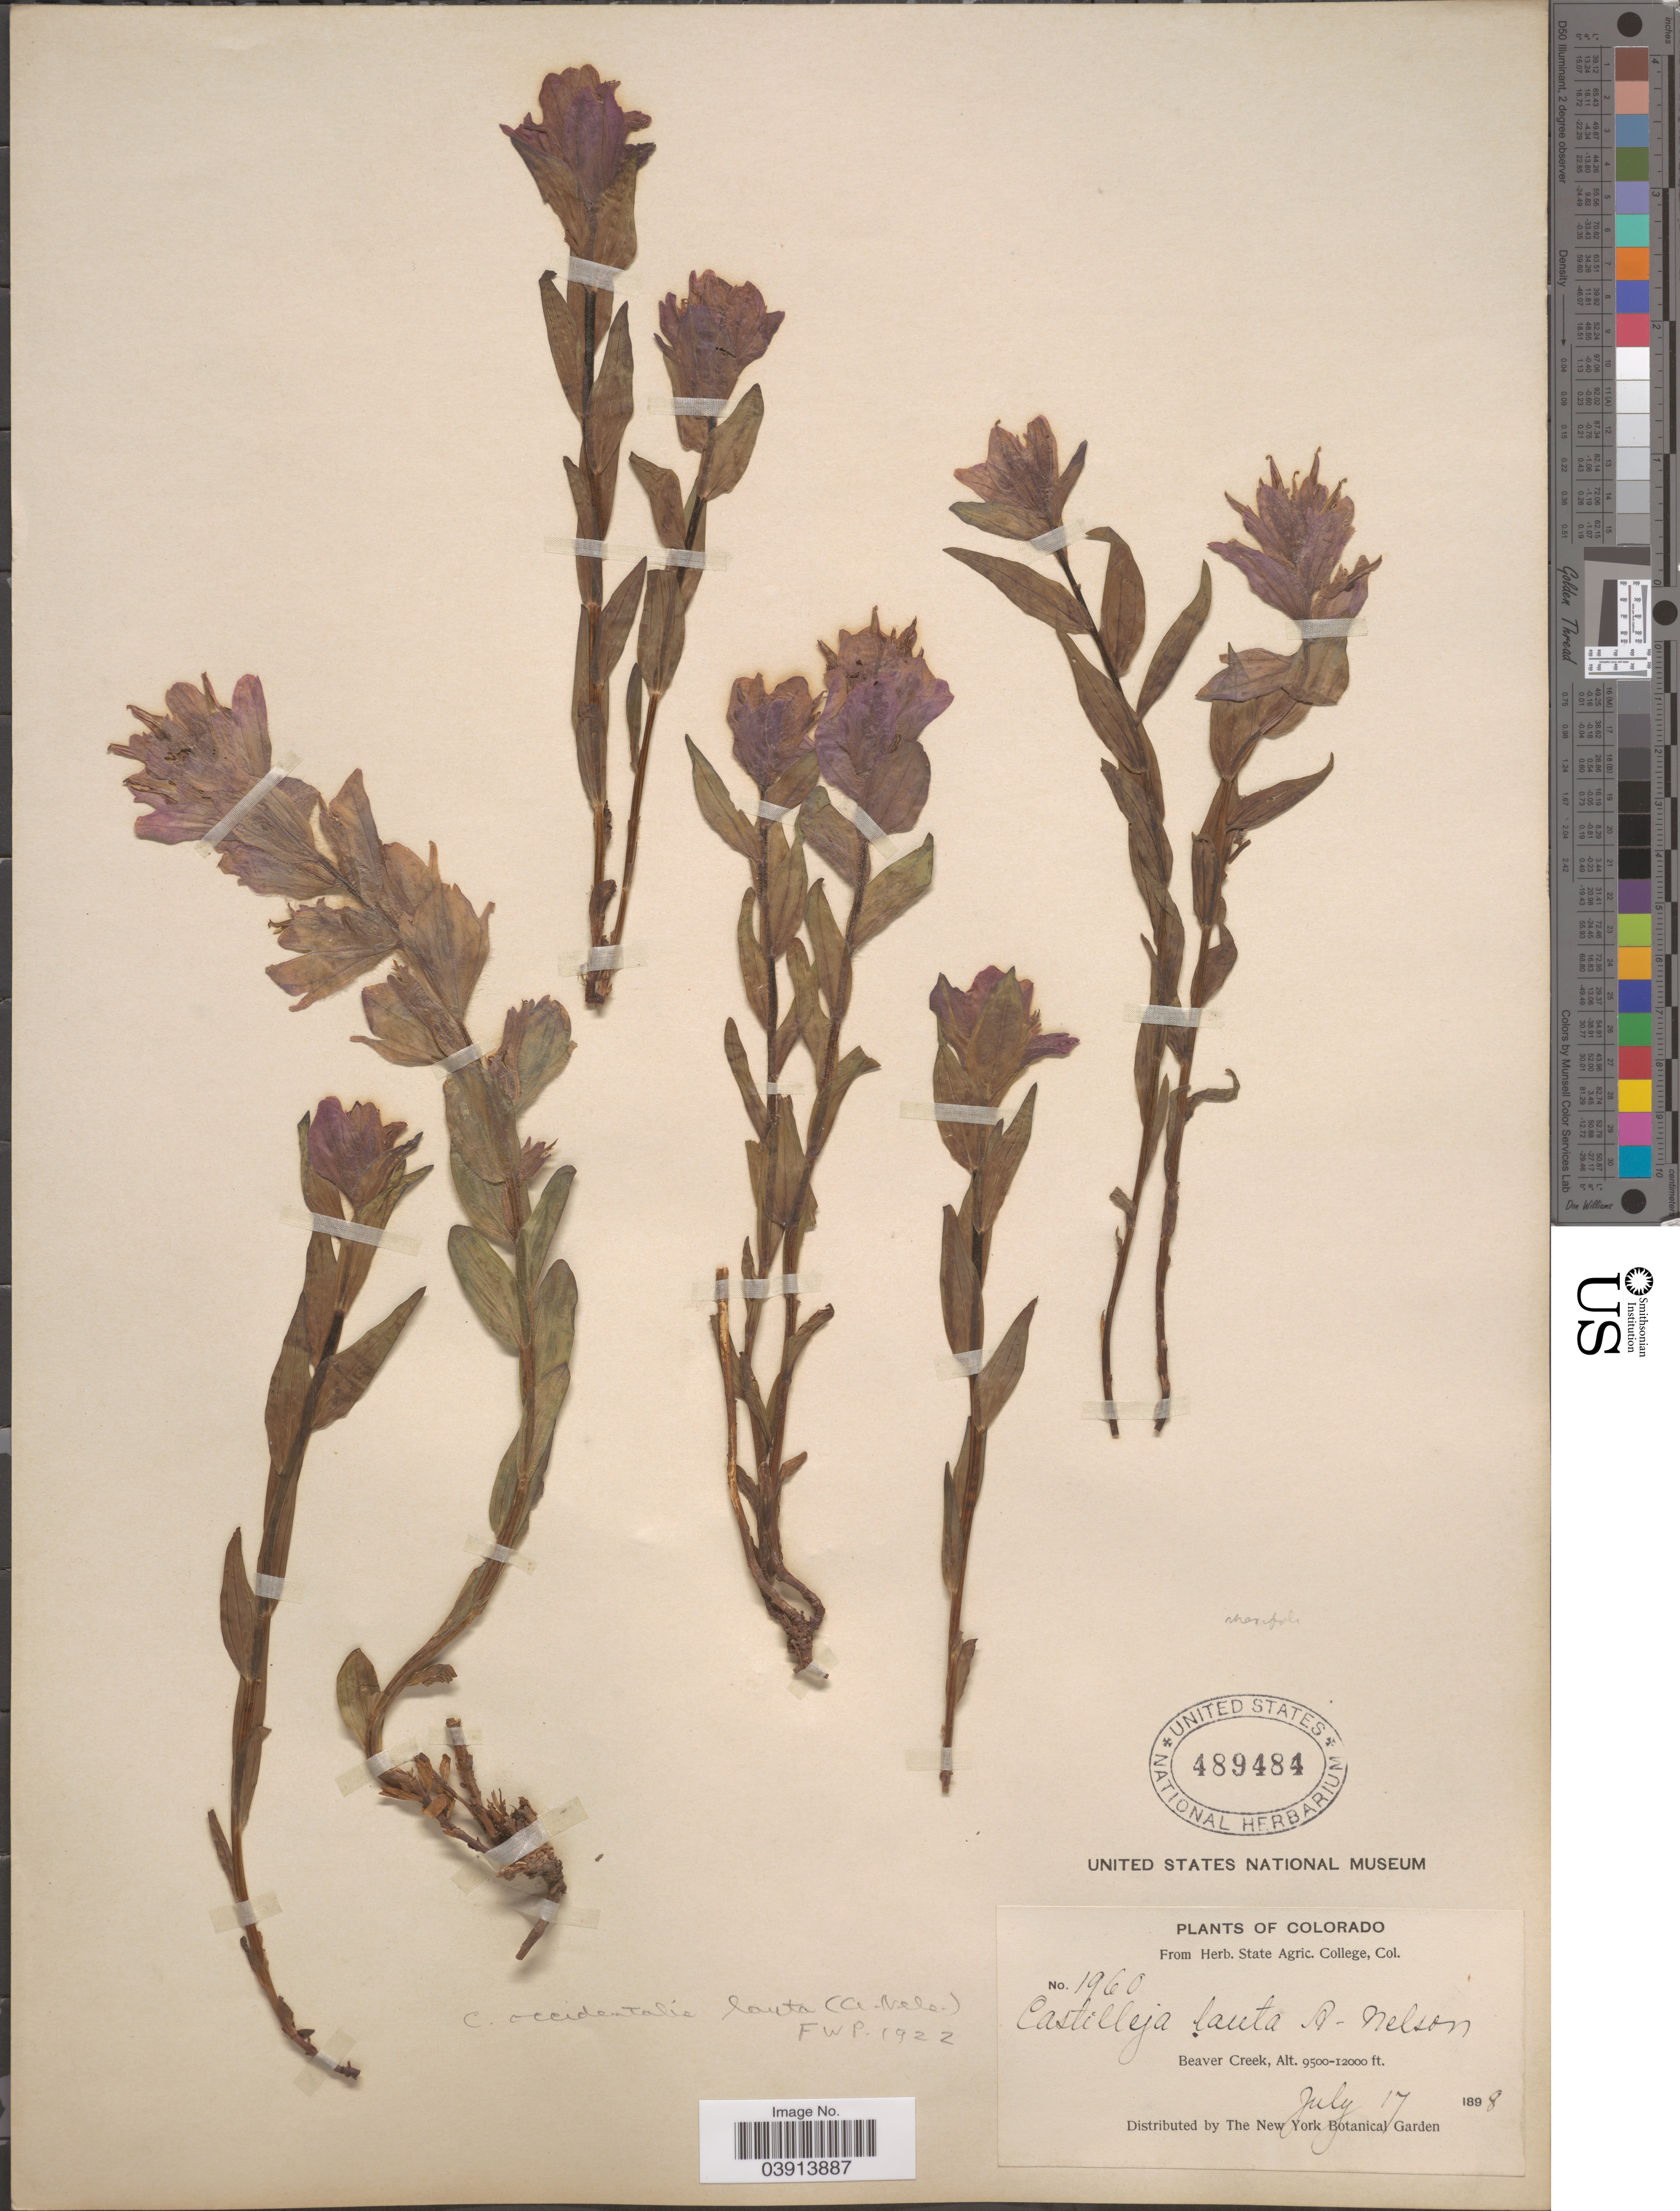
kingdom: Plantae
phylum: Tracheophyta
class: Magnoliopsida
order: Lamiales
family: Orobanchaceae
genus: Castilleja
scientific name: Castilleja rhexiifolia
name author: Rydb.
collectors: ex herb. State Agric. College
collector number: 1960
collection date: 1898-07-17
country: United States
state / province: Colorado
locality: Beaver Creek.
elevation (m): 2896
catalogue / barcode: US 489484